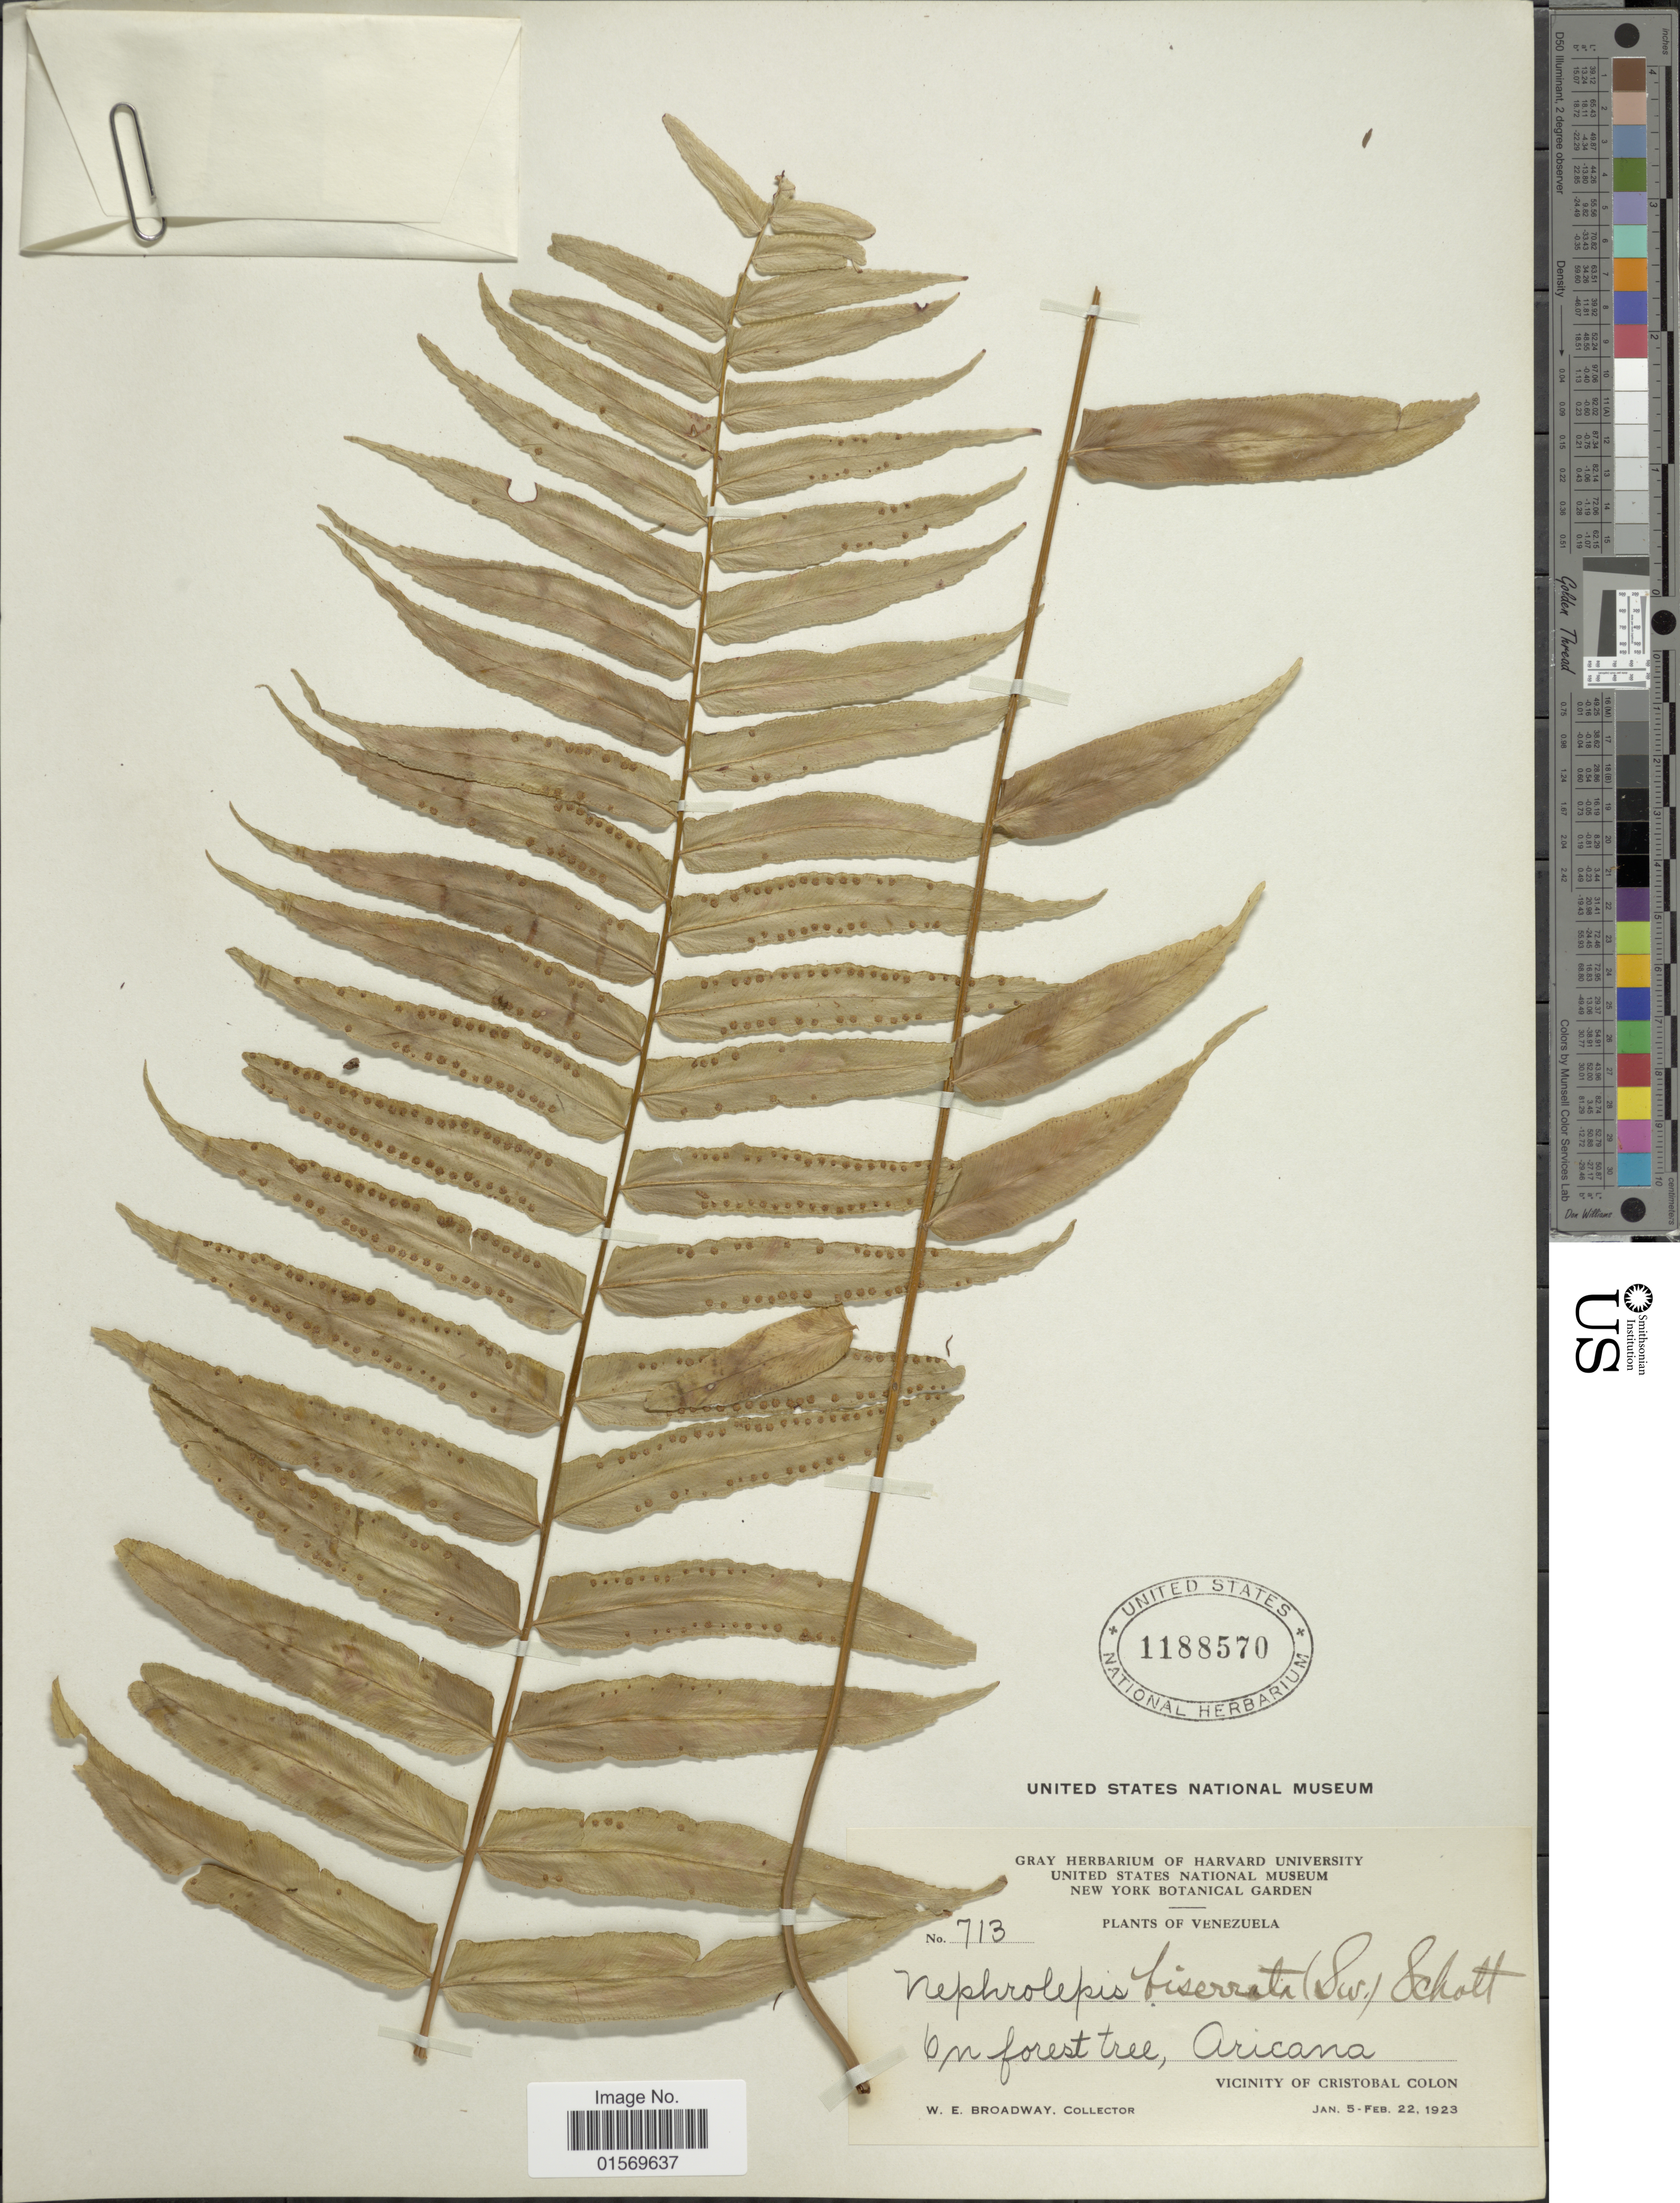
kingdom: Plantae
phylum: Tracheophyta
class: Polypodiopsida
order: Polypodiales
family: Nephrolepidaceae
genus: Nephrolepis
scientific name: Nephrolepis biserrata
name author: (Sw.) Schott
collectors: W. E. Broadway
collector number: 713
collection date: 1923-01-05/1923-02-22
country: Venezuela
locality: On forest tree, Aricana, vicinity of Cristobal Colon.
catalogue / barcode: US 1188570